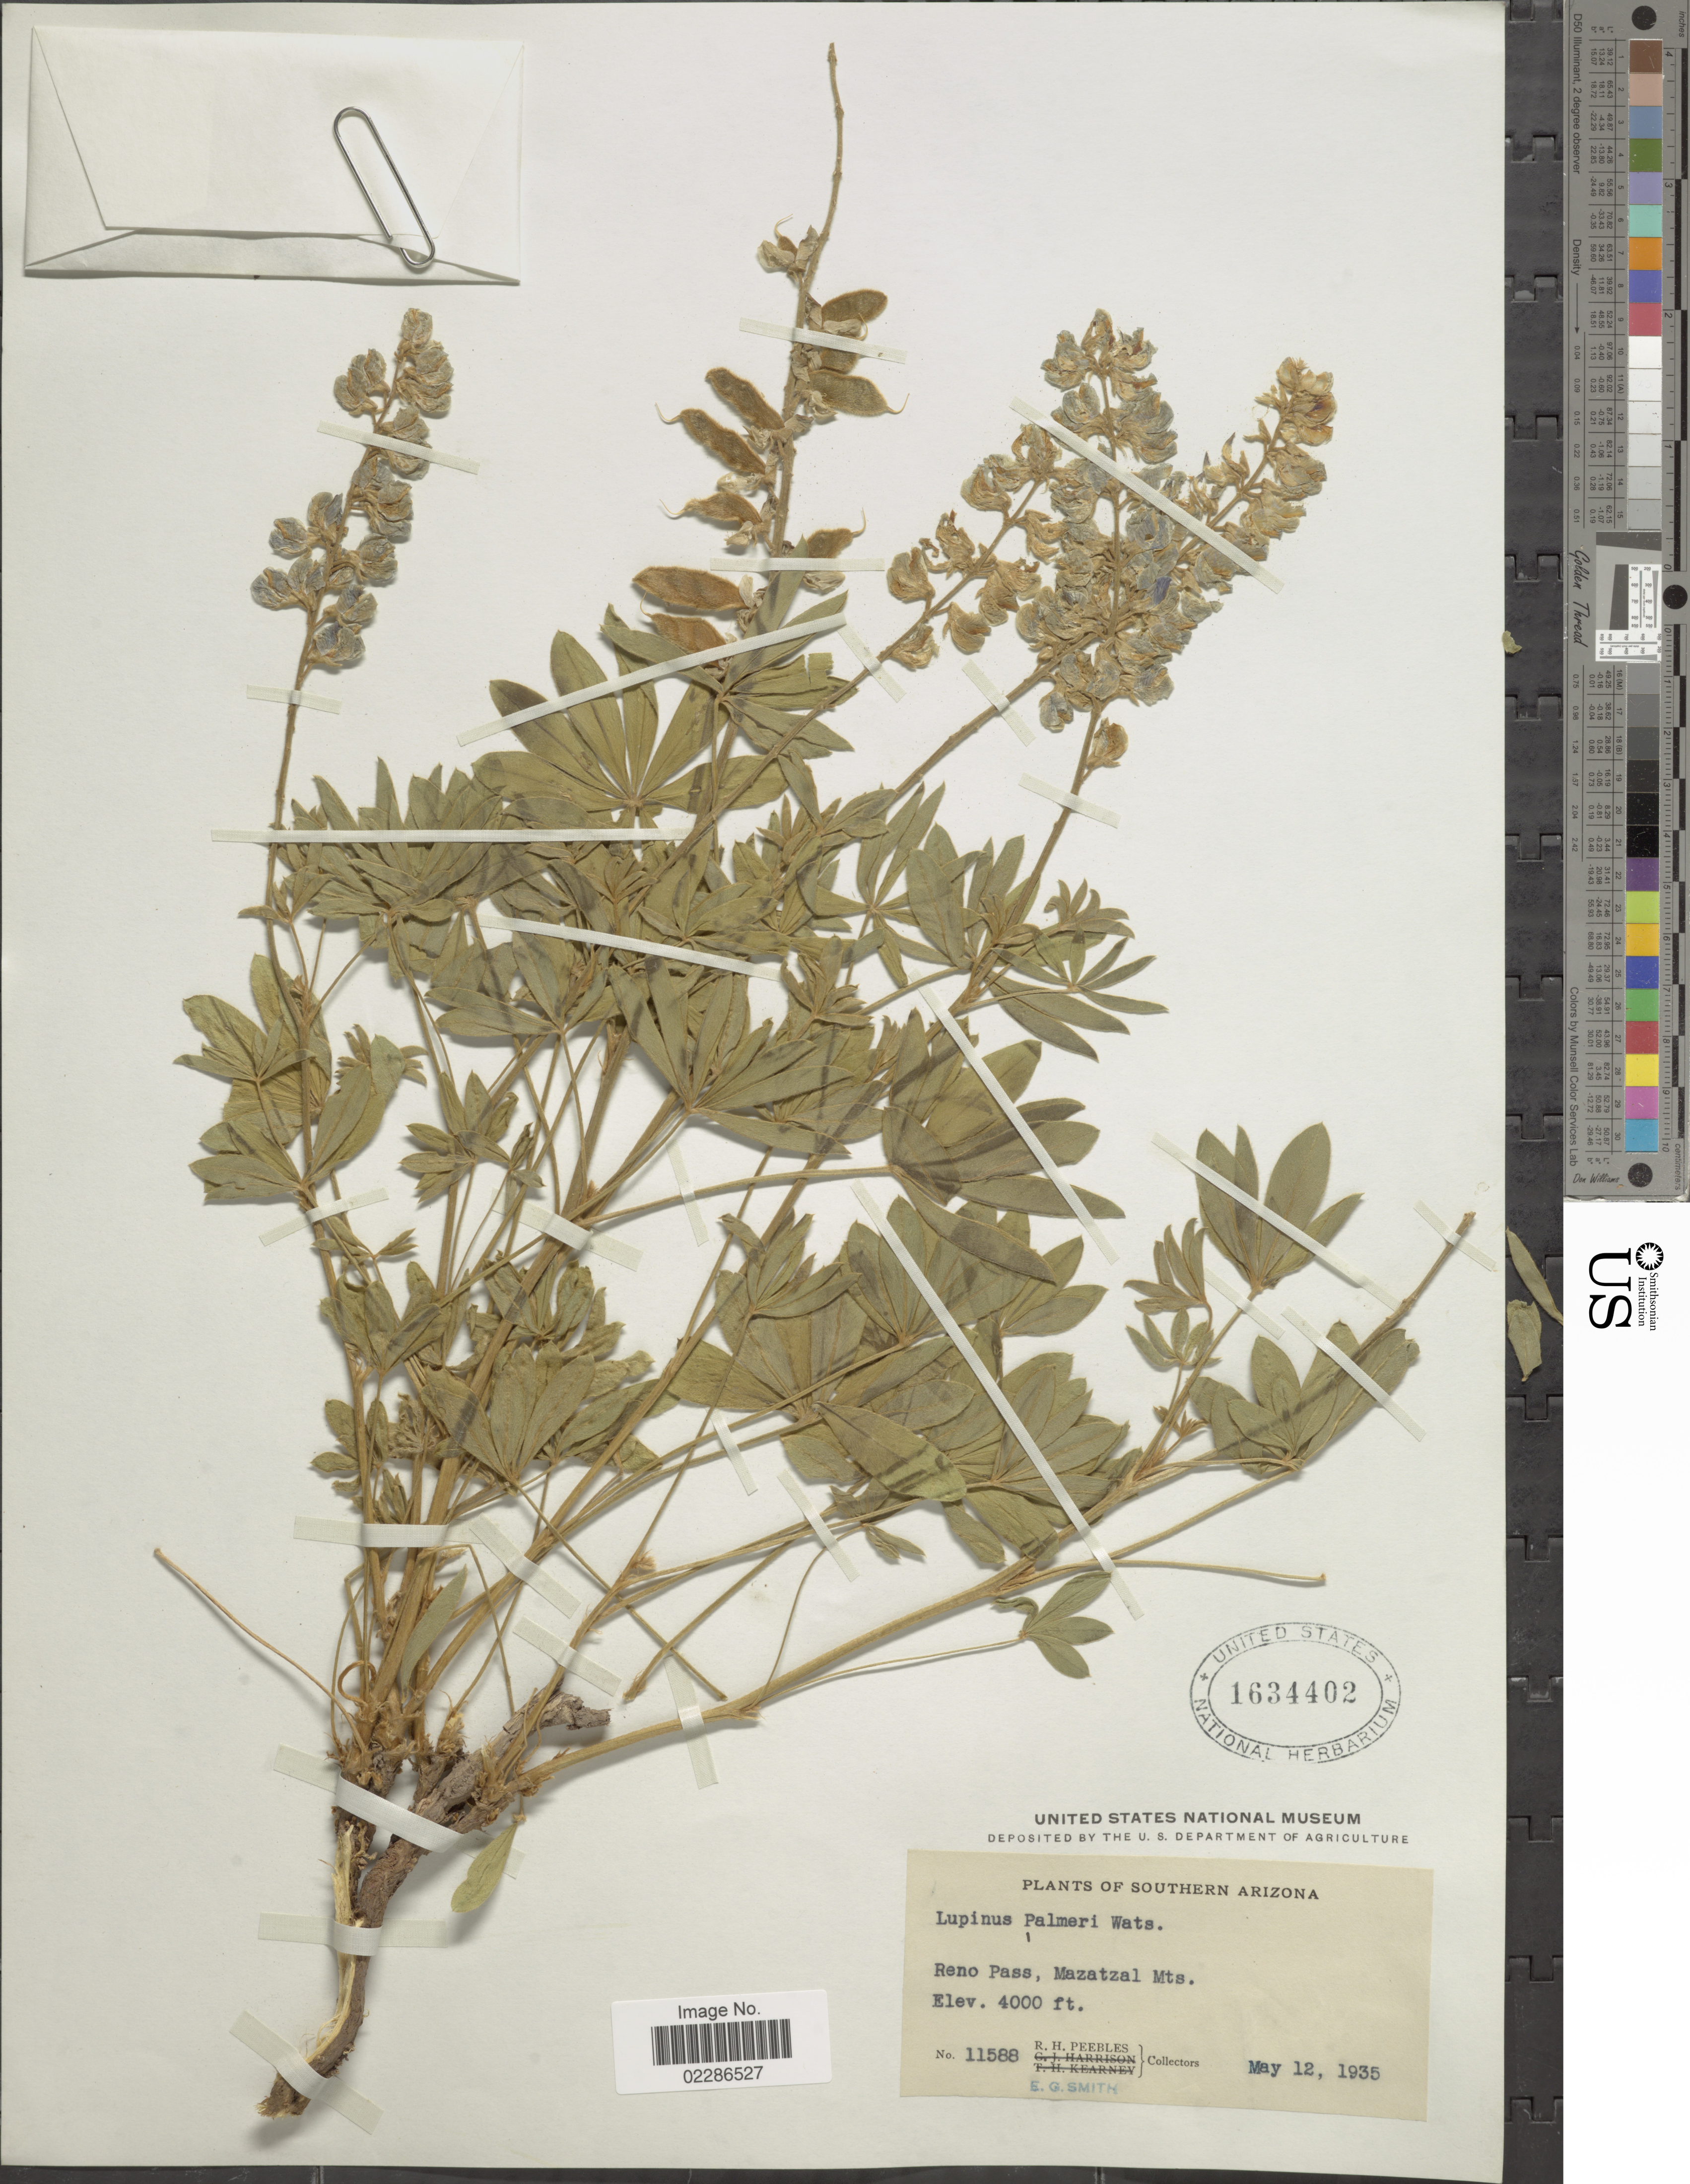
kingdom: Plantae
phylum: Tracheophyta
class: Magnoliopsida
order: Fabales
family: Fabaceae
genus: Lupinus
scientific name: Lupinus palmeri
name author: S. Watson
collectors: R. H. Peebles & E. G. Smith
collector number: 11588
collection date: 1935-05-12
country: United States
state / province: Arizona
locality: Southern Arizona, Reno Pass, Mazatzal Mts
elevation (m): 1219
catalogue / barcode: US 1634402